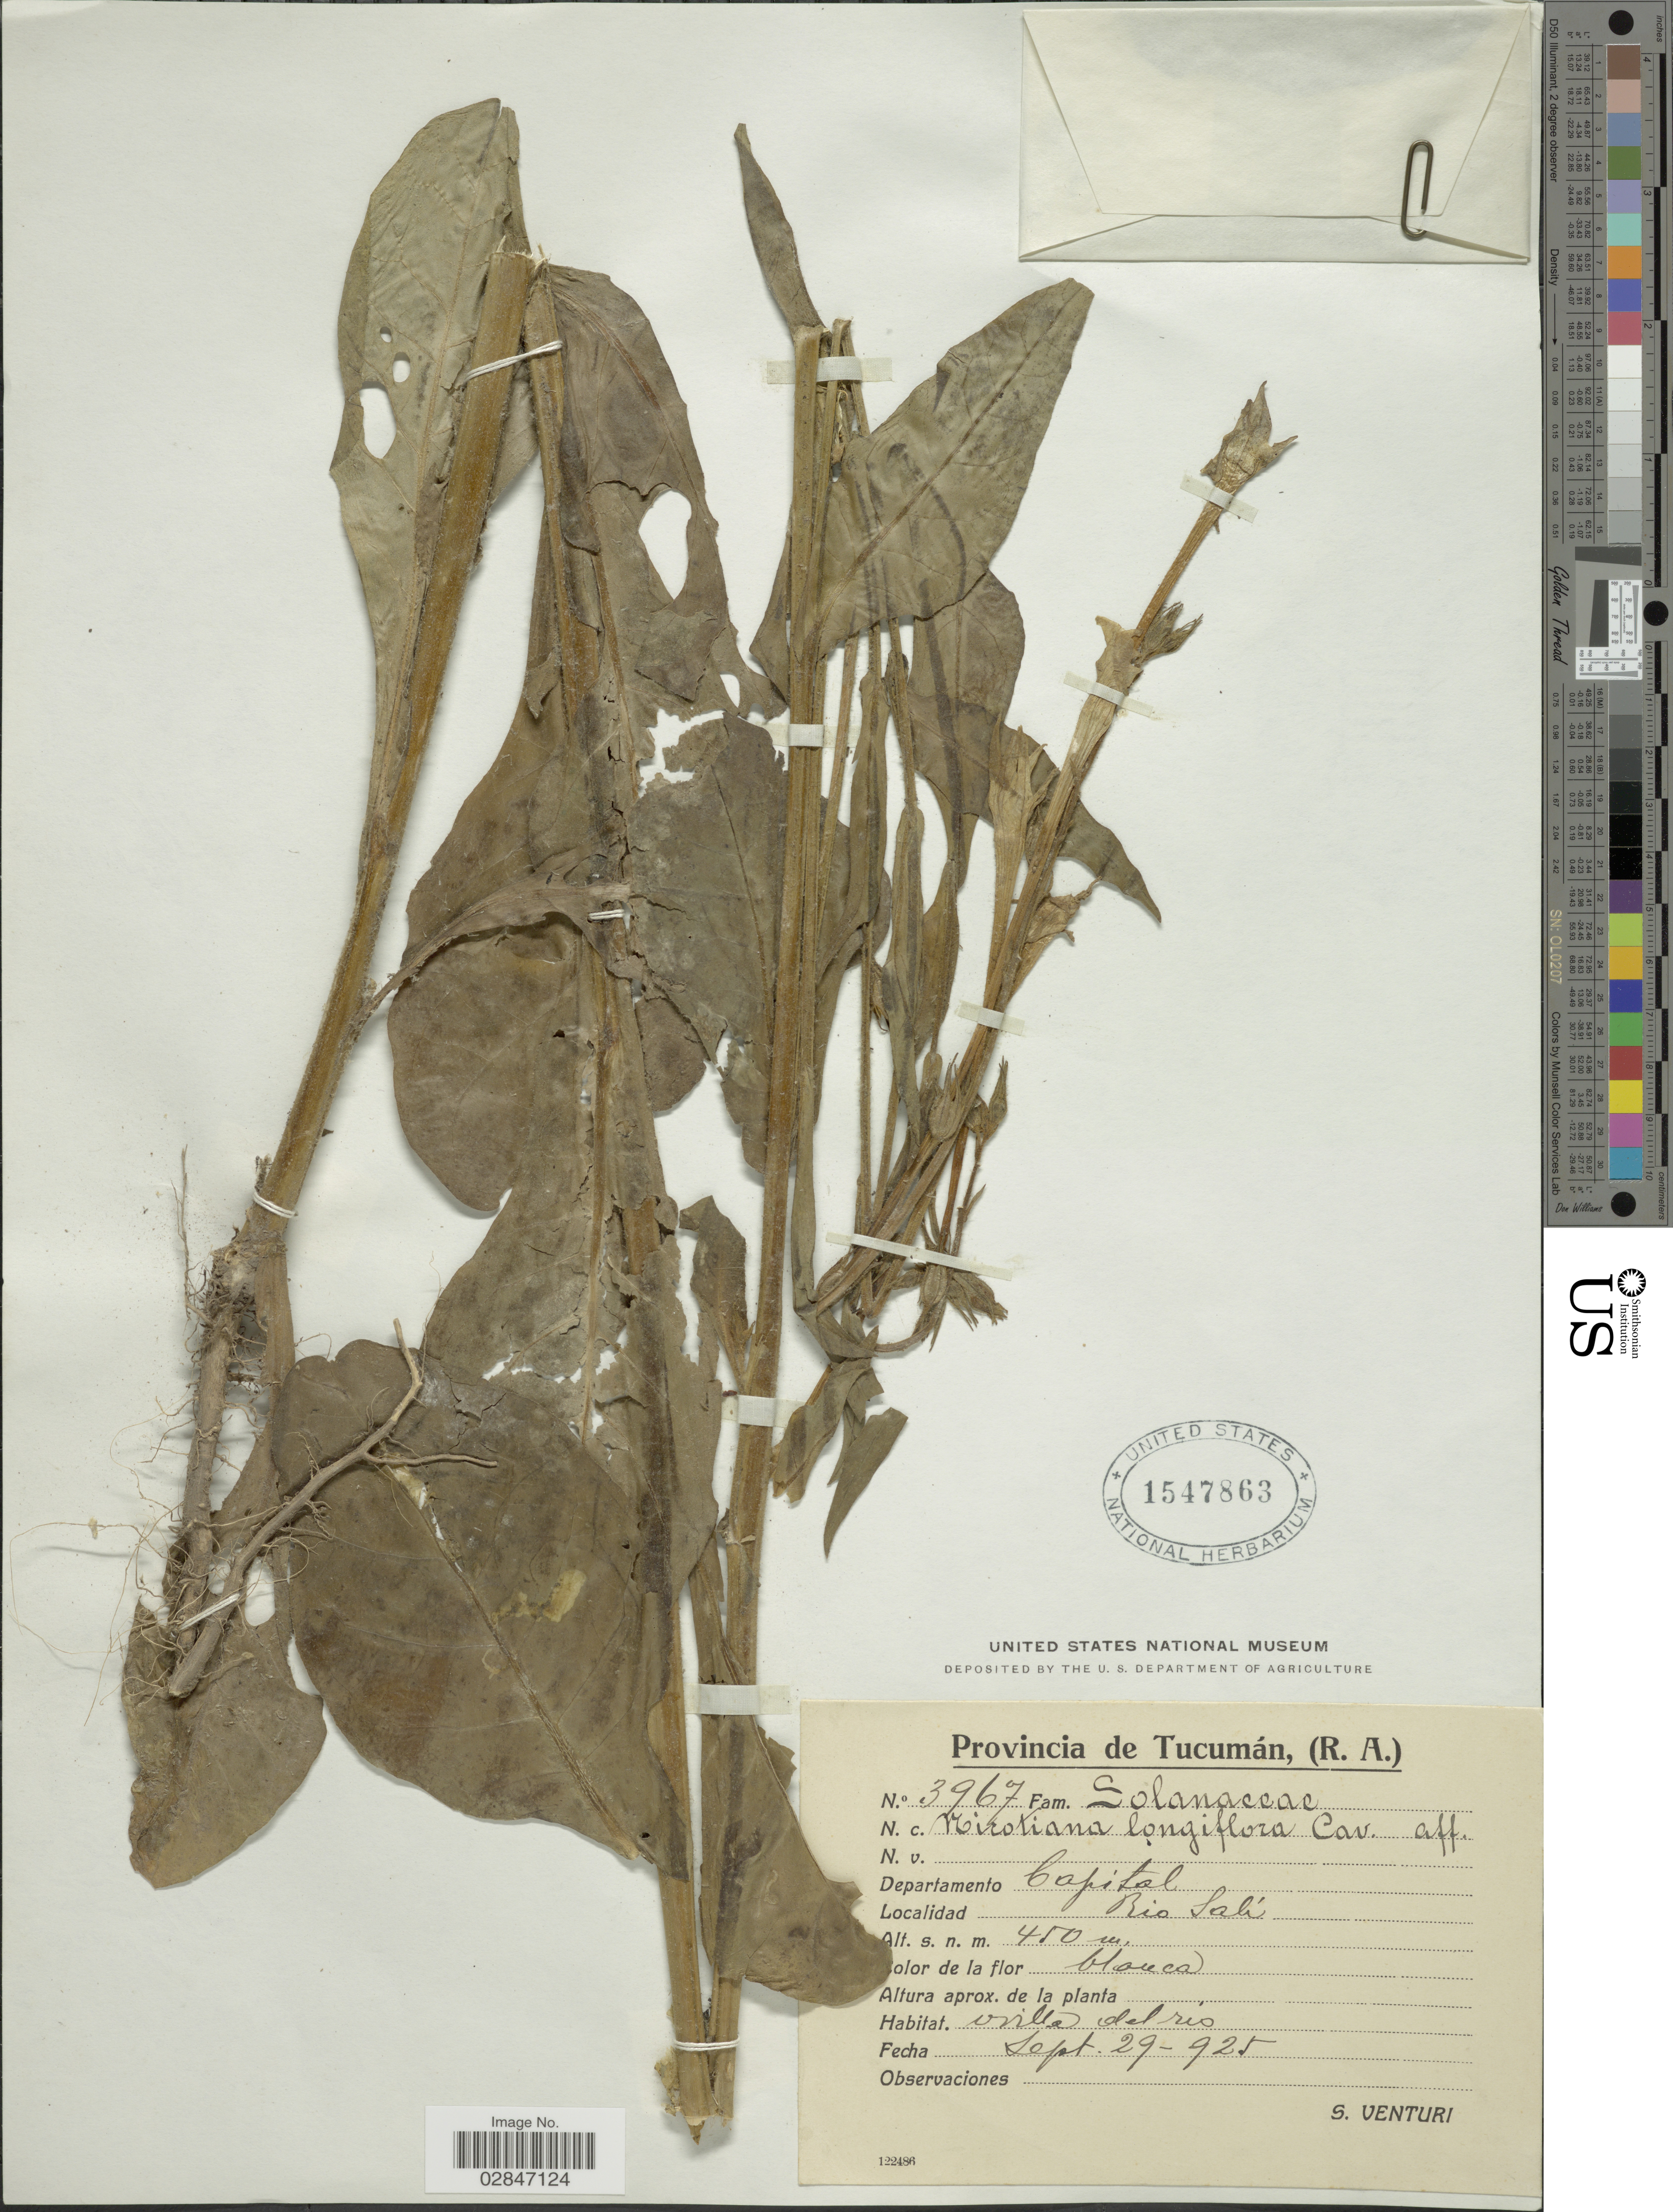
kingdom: Plantae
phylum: Tracheophyta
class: Magnoliopsida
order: Solanales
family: Solanaceae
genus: Nicotiana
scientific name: Nicotiana longiflora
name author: Cav.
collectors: S. Venturi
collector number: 3967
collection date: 1925-09-29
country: Argentina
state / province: Tucuman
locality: Provincia de Tucumán, (R. A.), Departamento Capital, Rio Salí.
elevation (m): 450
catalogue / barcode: US 1547863